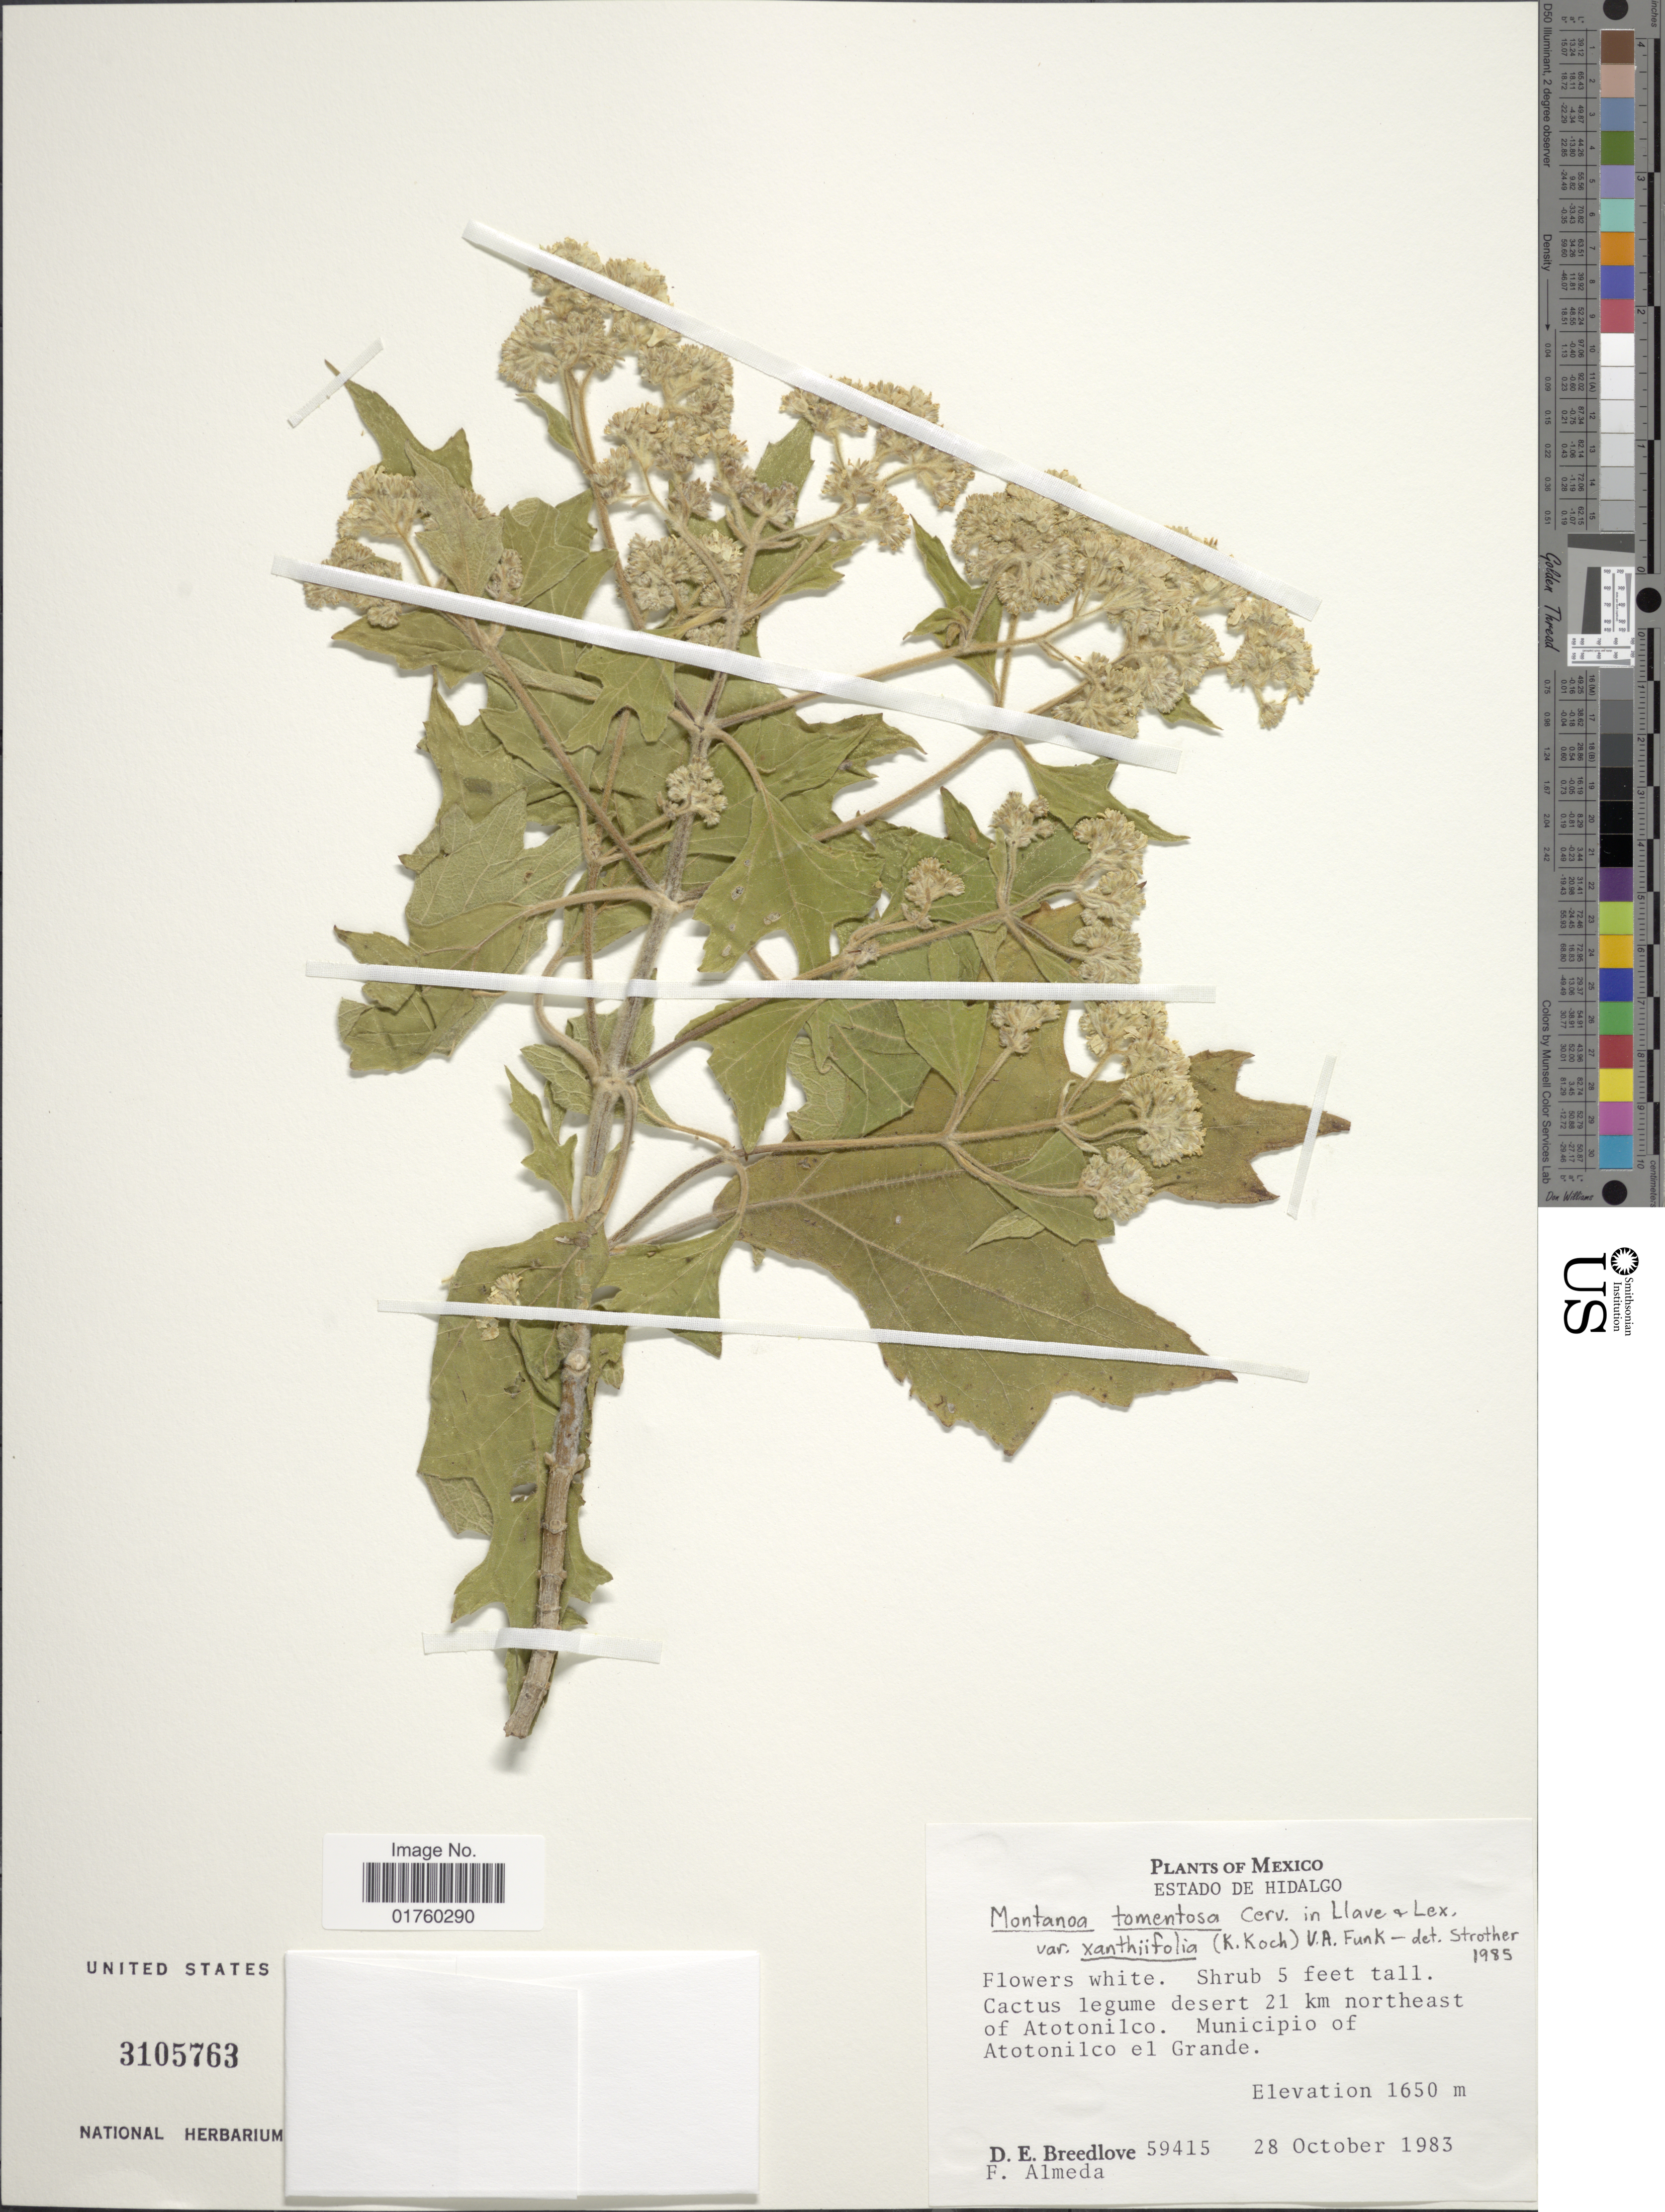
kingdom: Plantae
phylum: Tracheophyta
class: Magnoliopsida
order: Asterales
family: Asteraceae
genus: Montanoa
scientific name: Montanoa tomentosa subsp. xanthiifolia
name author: (Sch. Bip. in C. Koch) V.A. Funk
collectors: D. E. Breedlove & F. Almeda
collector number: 59415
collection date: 1983-10-28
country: Mexico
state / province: Hidalgo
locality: Cactus legume desert 21 km northeast of Atotonilco, Municipio of Atotonilco el Grande.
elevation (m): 1650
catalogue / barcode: US 3105763